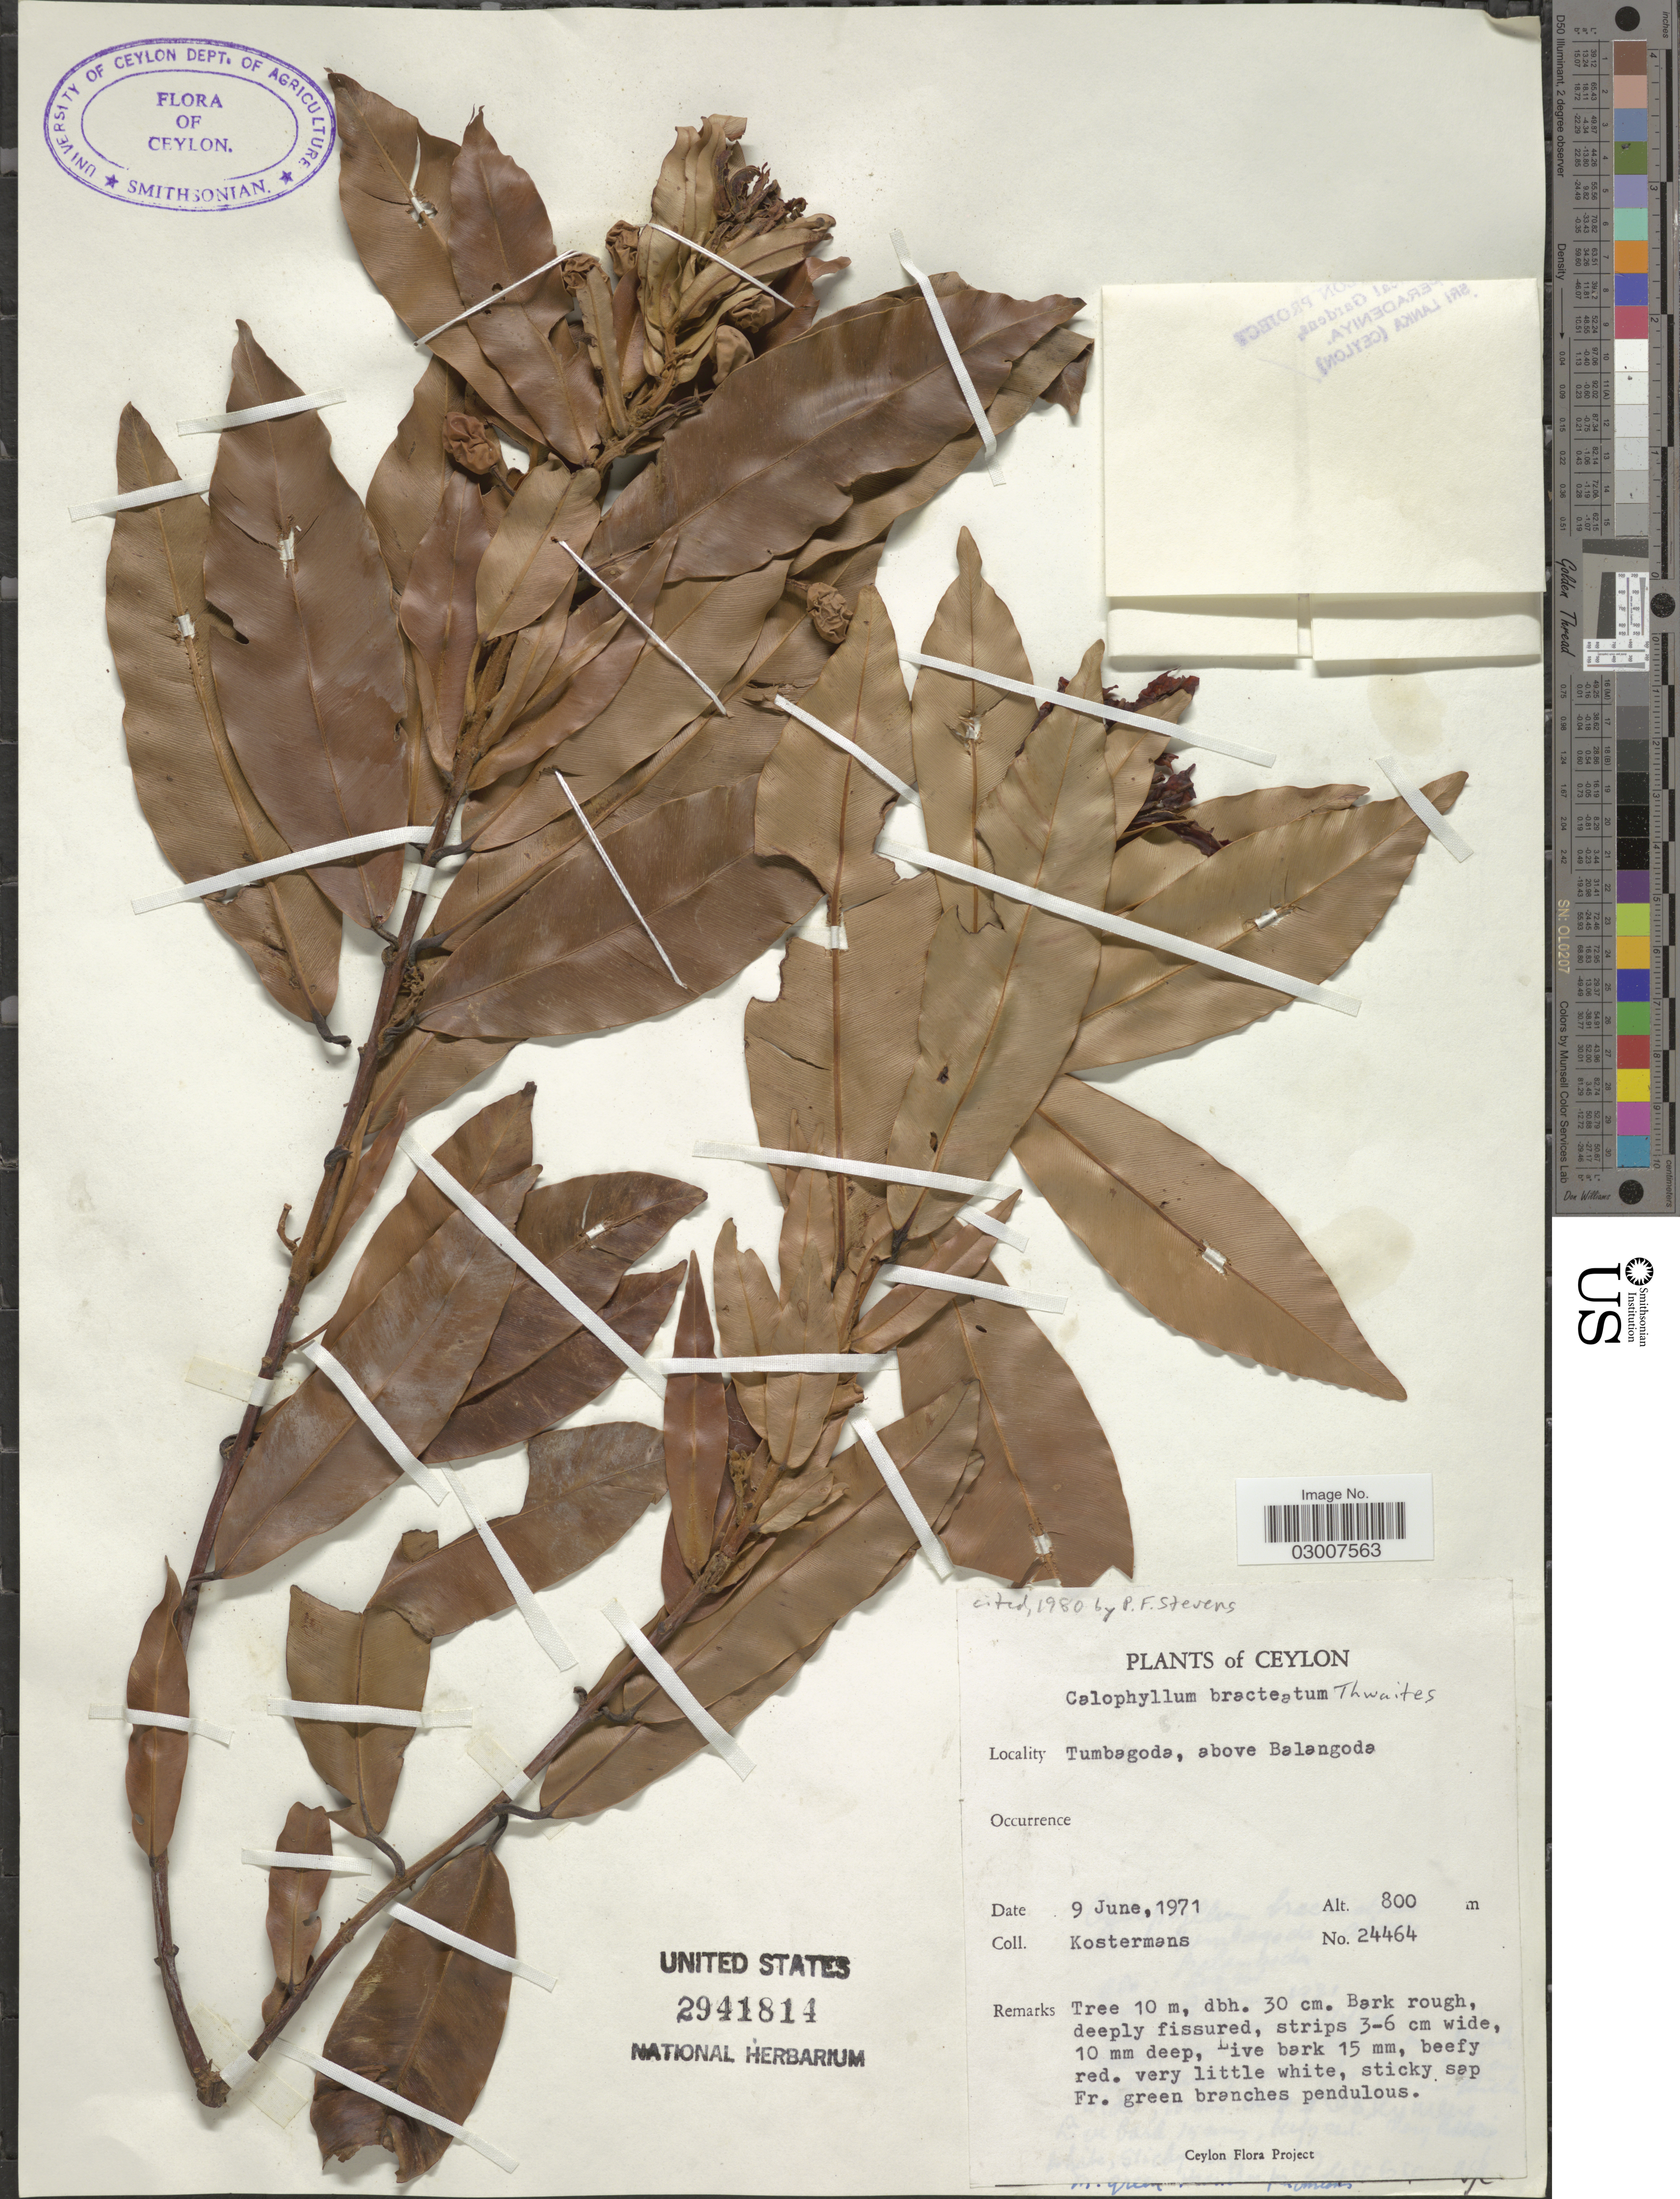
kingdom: Plantae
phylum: Tracheophyta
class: Magnoliopsida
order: Malpighiales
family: Calophyllaceae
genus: Calophyllum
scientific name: Calophyllum bracteatum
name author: Thwaites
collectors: Kostermans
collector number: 24464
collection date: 1971-06-09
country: Sri Lanka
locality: Ceylon. Tumbagoda, above Balangoda.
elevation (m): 800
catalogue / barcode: US 2941814